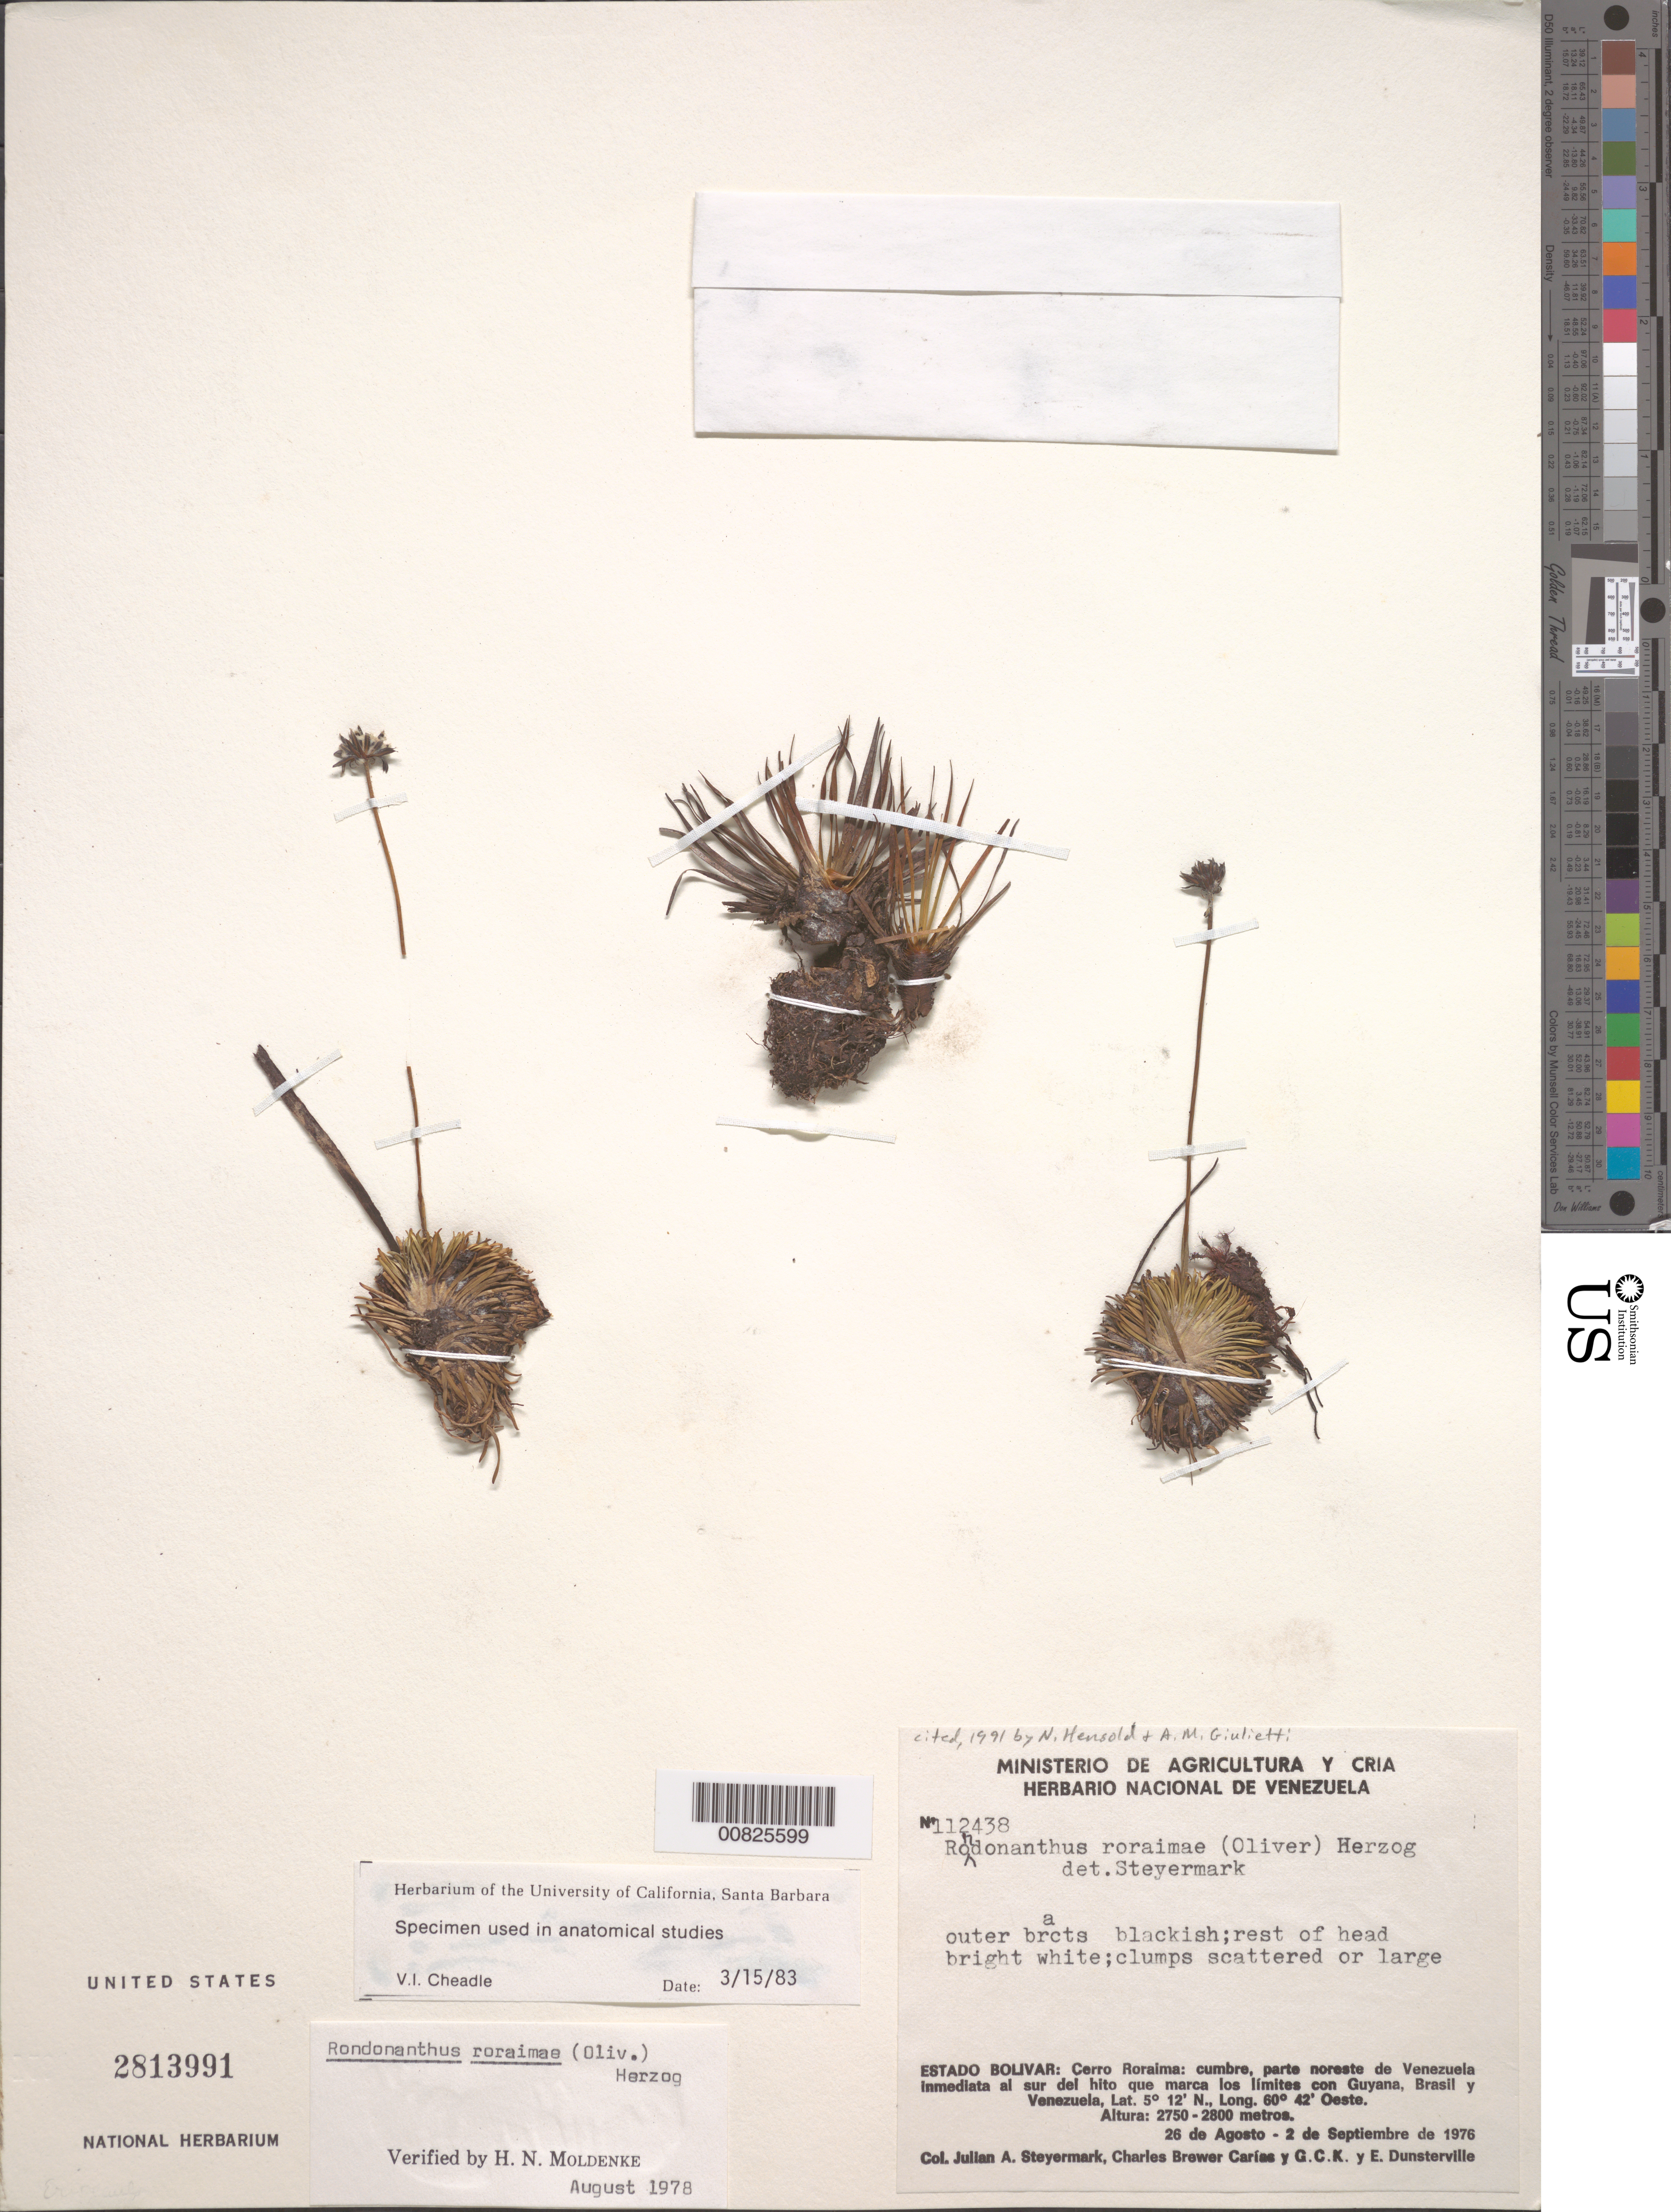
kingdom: Plantae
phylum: Tracheophyta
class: Liliopsida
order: Poales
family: Eriocaulaceae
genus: Rondonanthus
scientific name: Rondonanthus roraimae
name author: (Oliv.) Herzog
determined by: Moldenke, H. N.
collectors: J. Steyermark, C. Brewer-Carias, G. C. K. Dunsterville & E. Dunsterville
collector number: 112438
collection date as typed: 26-Aug-76 to 2-Sep-76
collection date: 1976-08-26/1976-09-02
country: Venezuela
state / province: Bolívar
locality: Cerro Roraima: cumbre, parte NO de Venezuela inmediata al S del hito que marca los limites con Guyana, Brasil, y Venezuela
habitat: Cumbre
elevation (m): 2750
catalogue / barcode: US 2813991